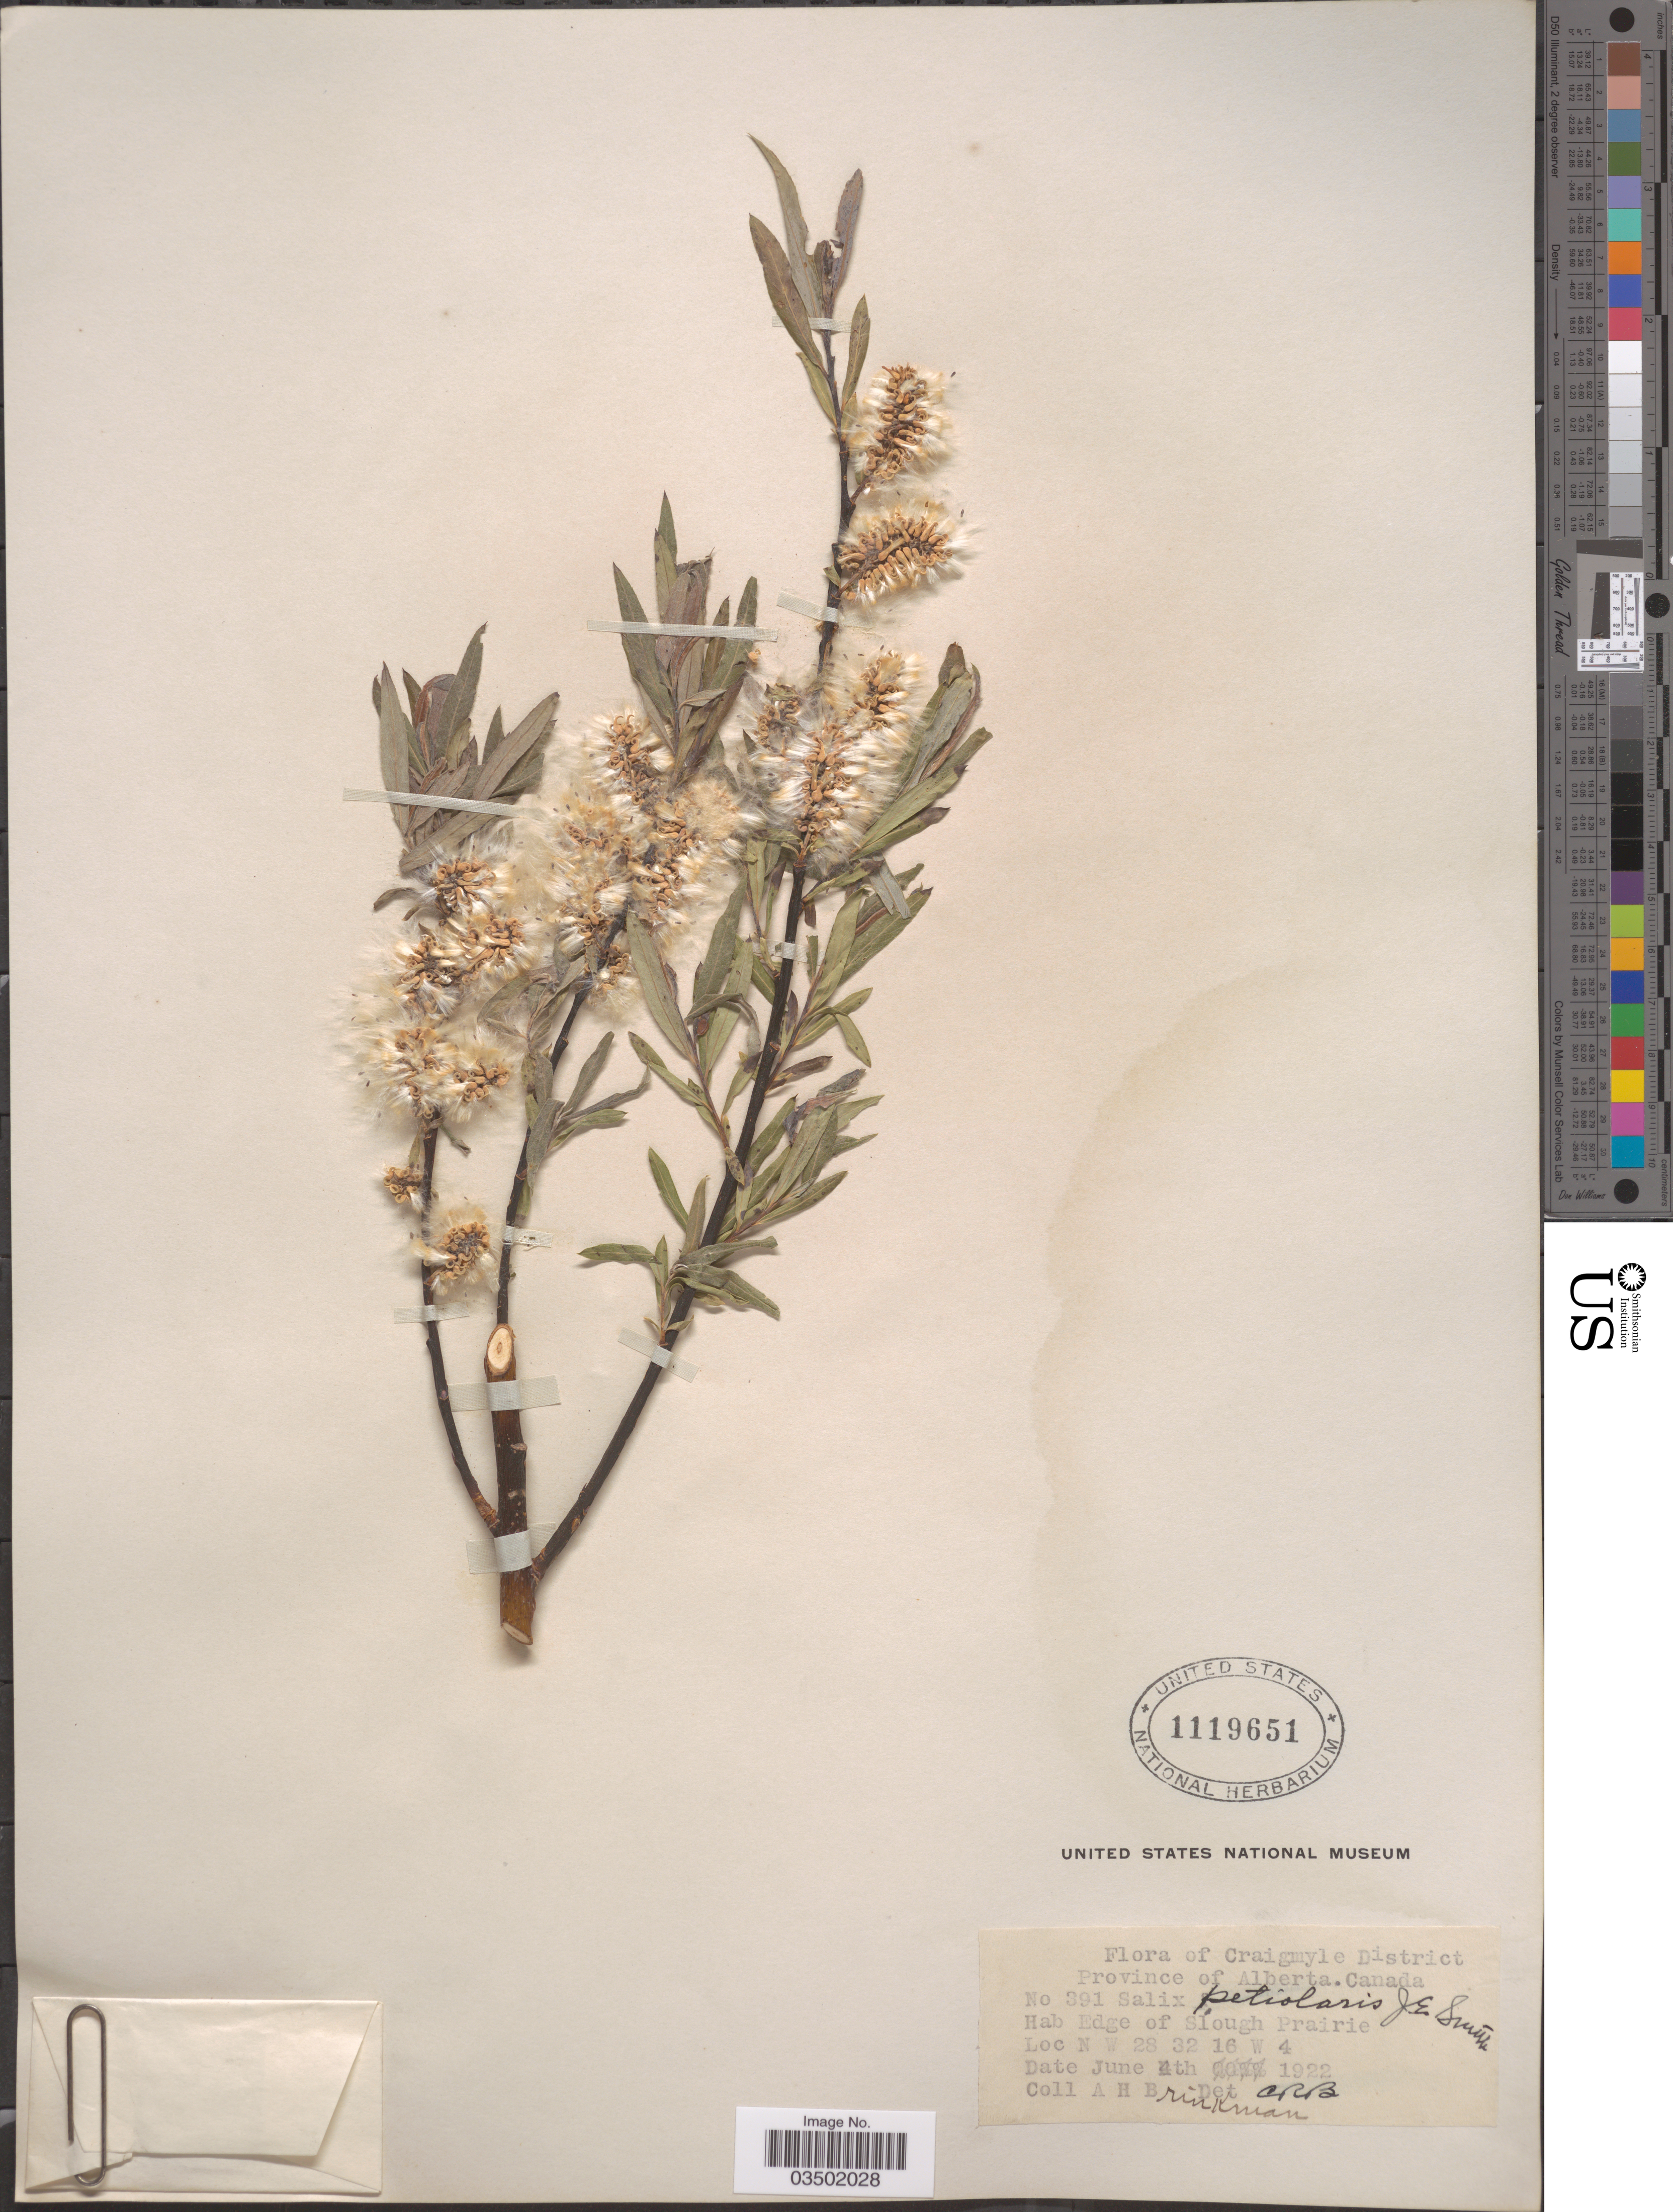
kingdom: Plantae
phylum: Tracheophyta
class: Magnoliopsida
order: Malpighiales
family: Salicaceae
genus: Salix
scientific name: Salix petiolaris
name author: Sm.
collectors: A. Brinkman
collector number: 391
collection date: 1922-06-04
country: Canada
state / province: Alberta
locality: Craigmyle District. Edge of Slough Prairie. N W 28 32 16 W 4.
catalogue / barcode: US 1119651